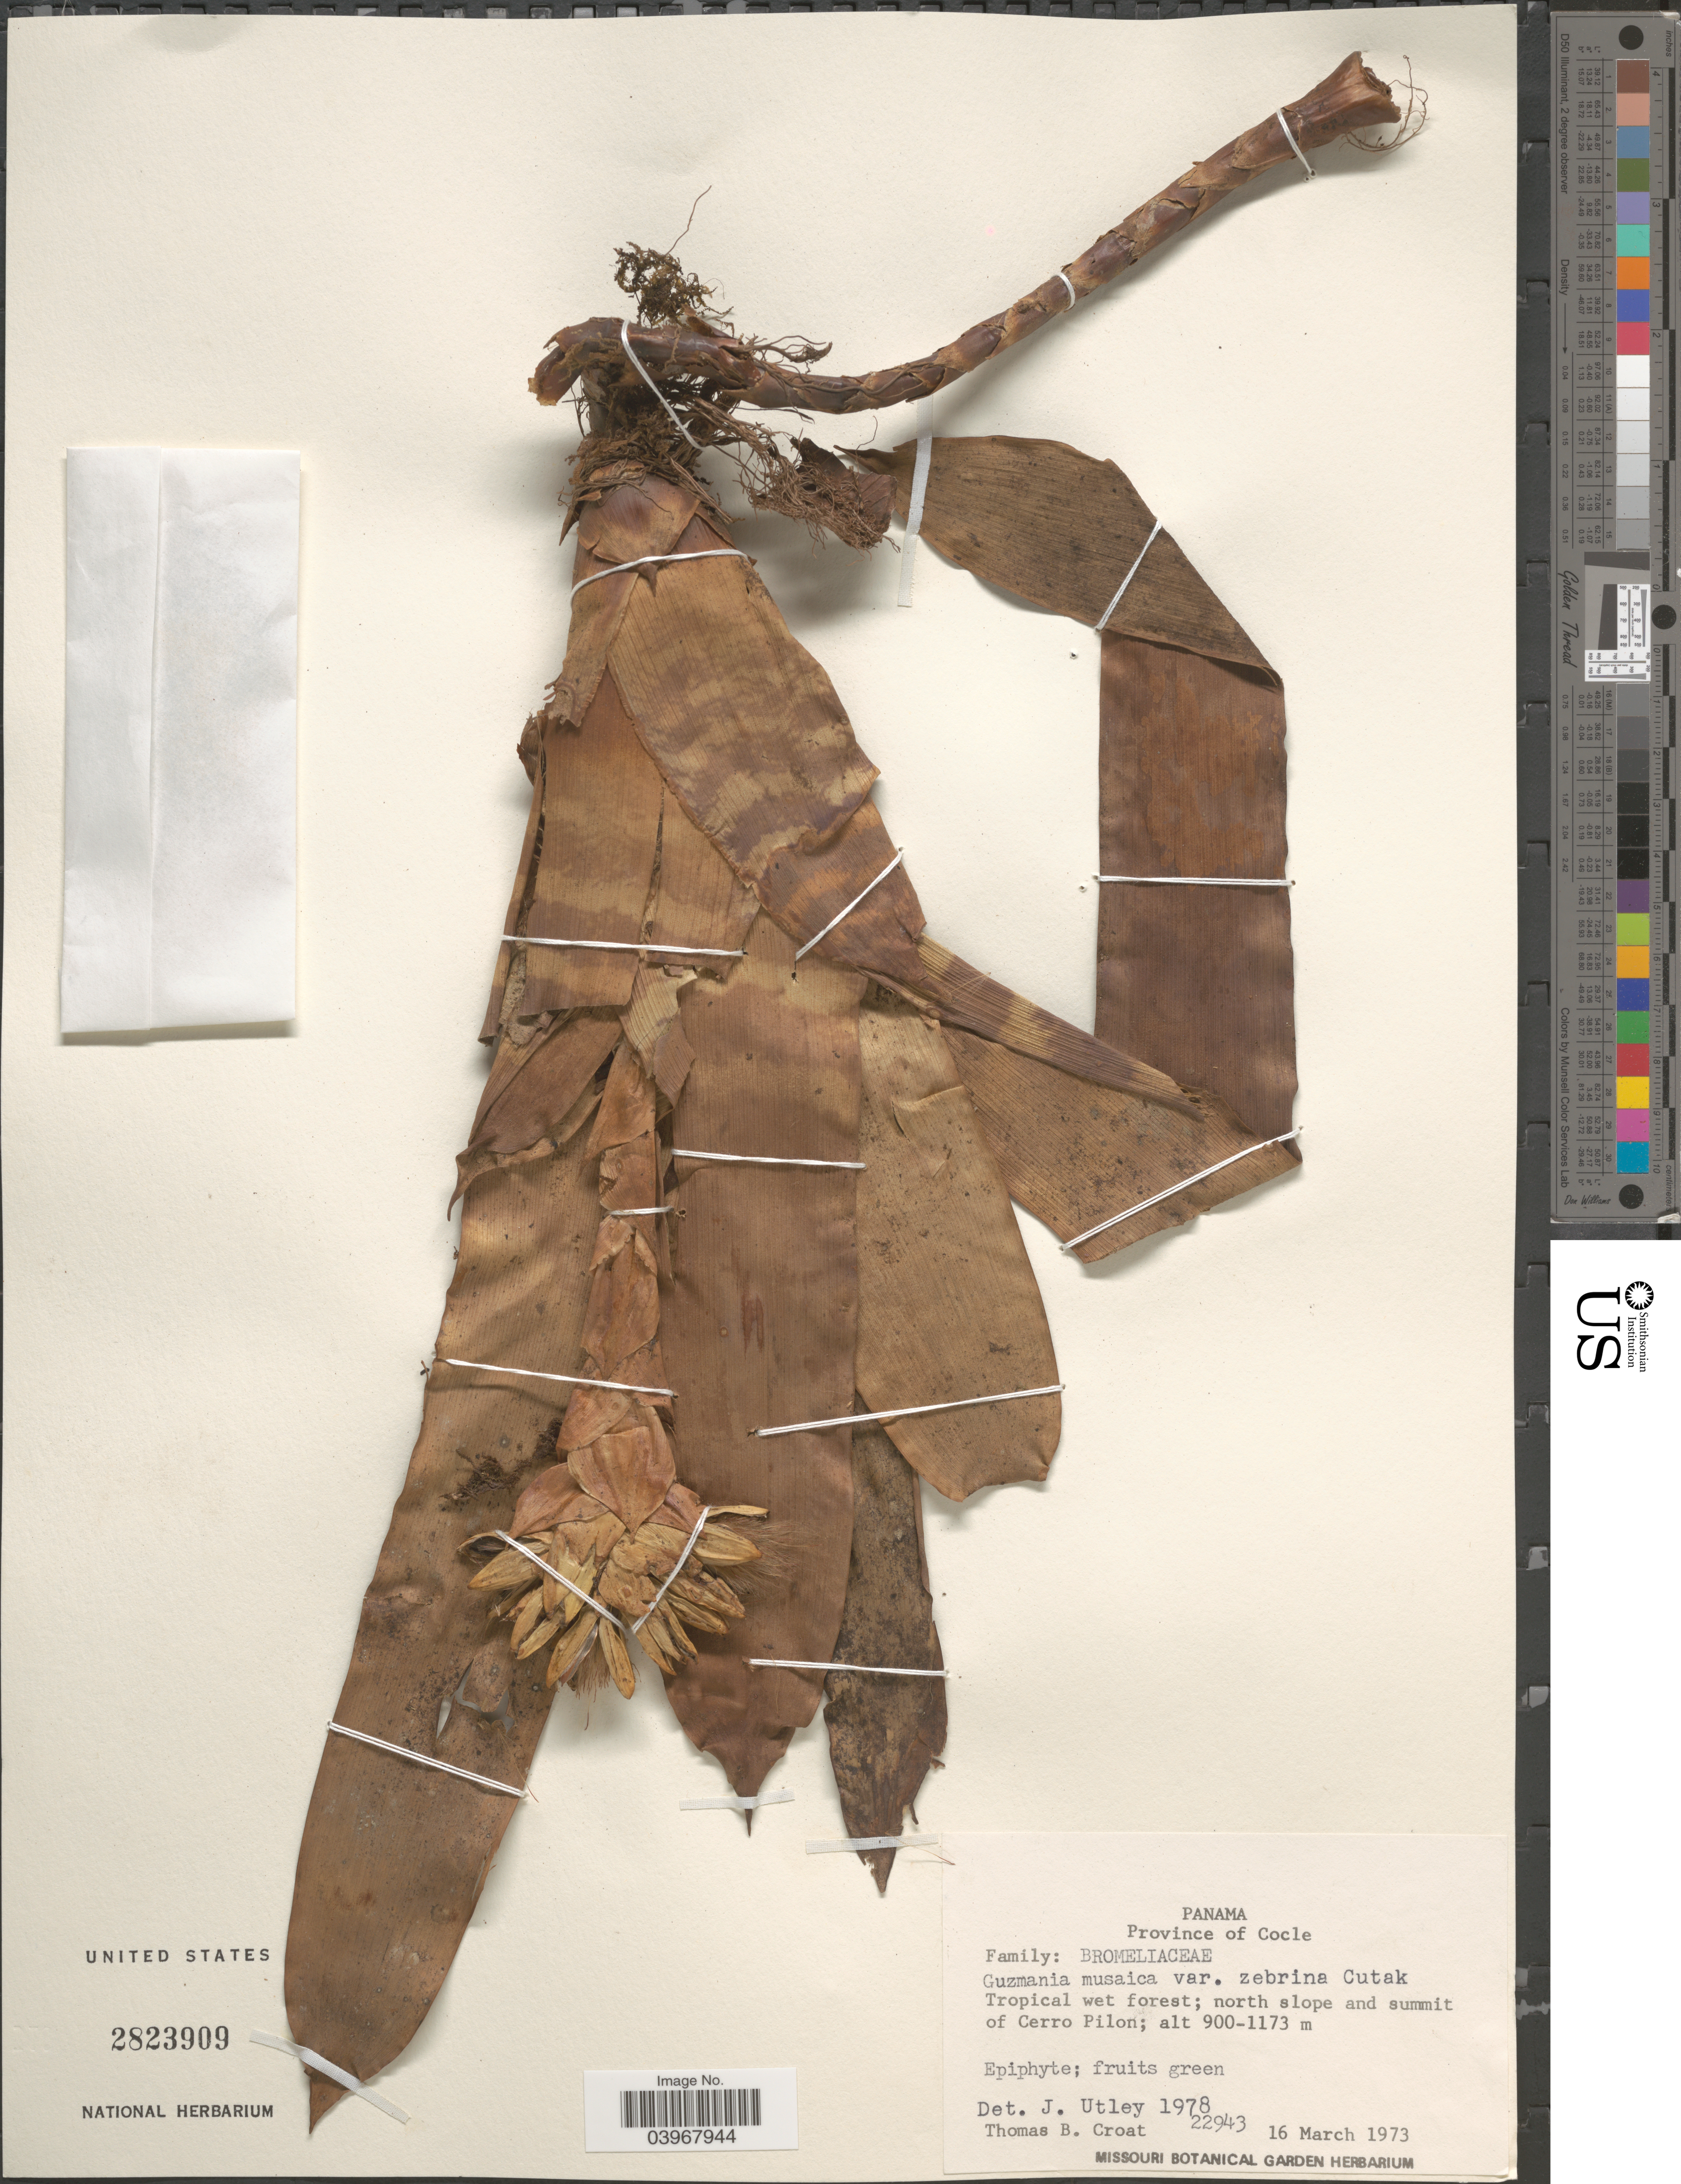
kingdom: Plantae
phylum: Tracheophyta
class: Liliopsida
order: Poales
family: Bromeliaceae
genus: Guzmania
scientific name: Guzmania musaica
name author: (Linden & André) Mez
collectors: T. B. Croat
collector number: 22943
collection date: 1973-03-16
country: Panama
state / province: Cocle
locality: Tropical wet forest: north slope and summit of Cerro Pilon.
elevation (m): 900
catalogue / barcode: US 2823909